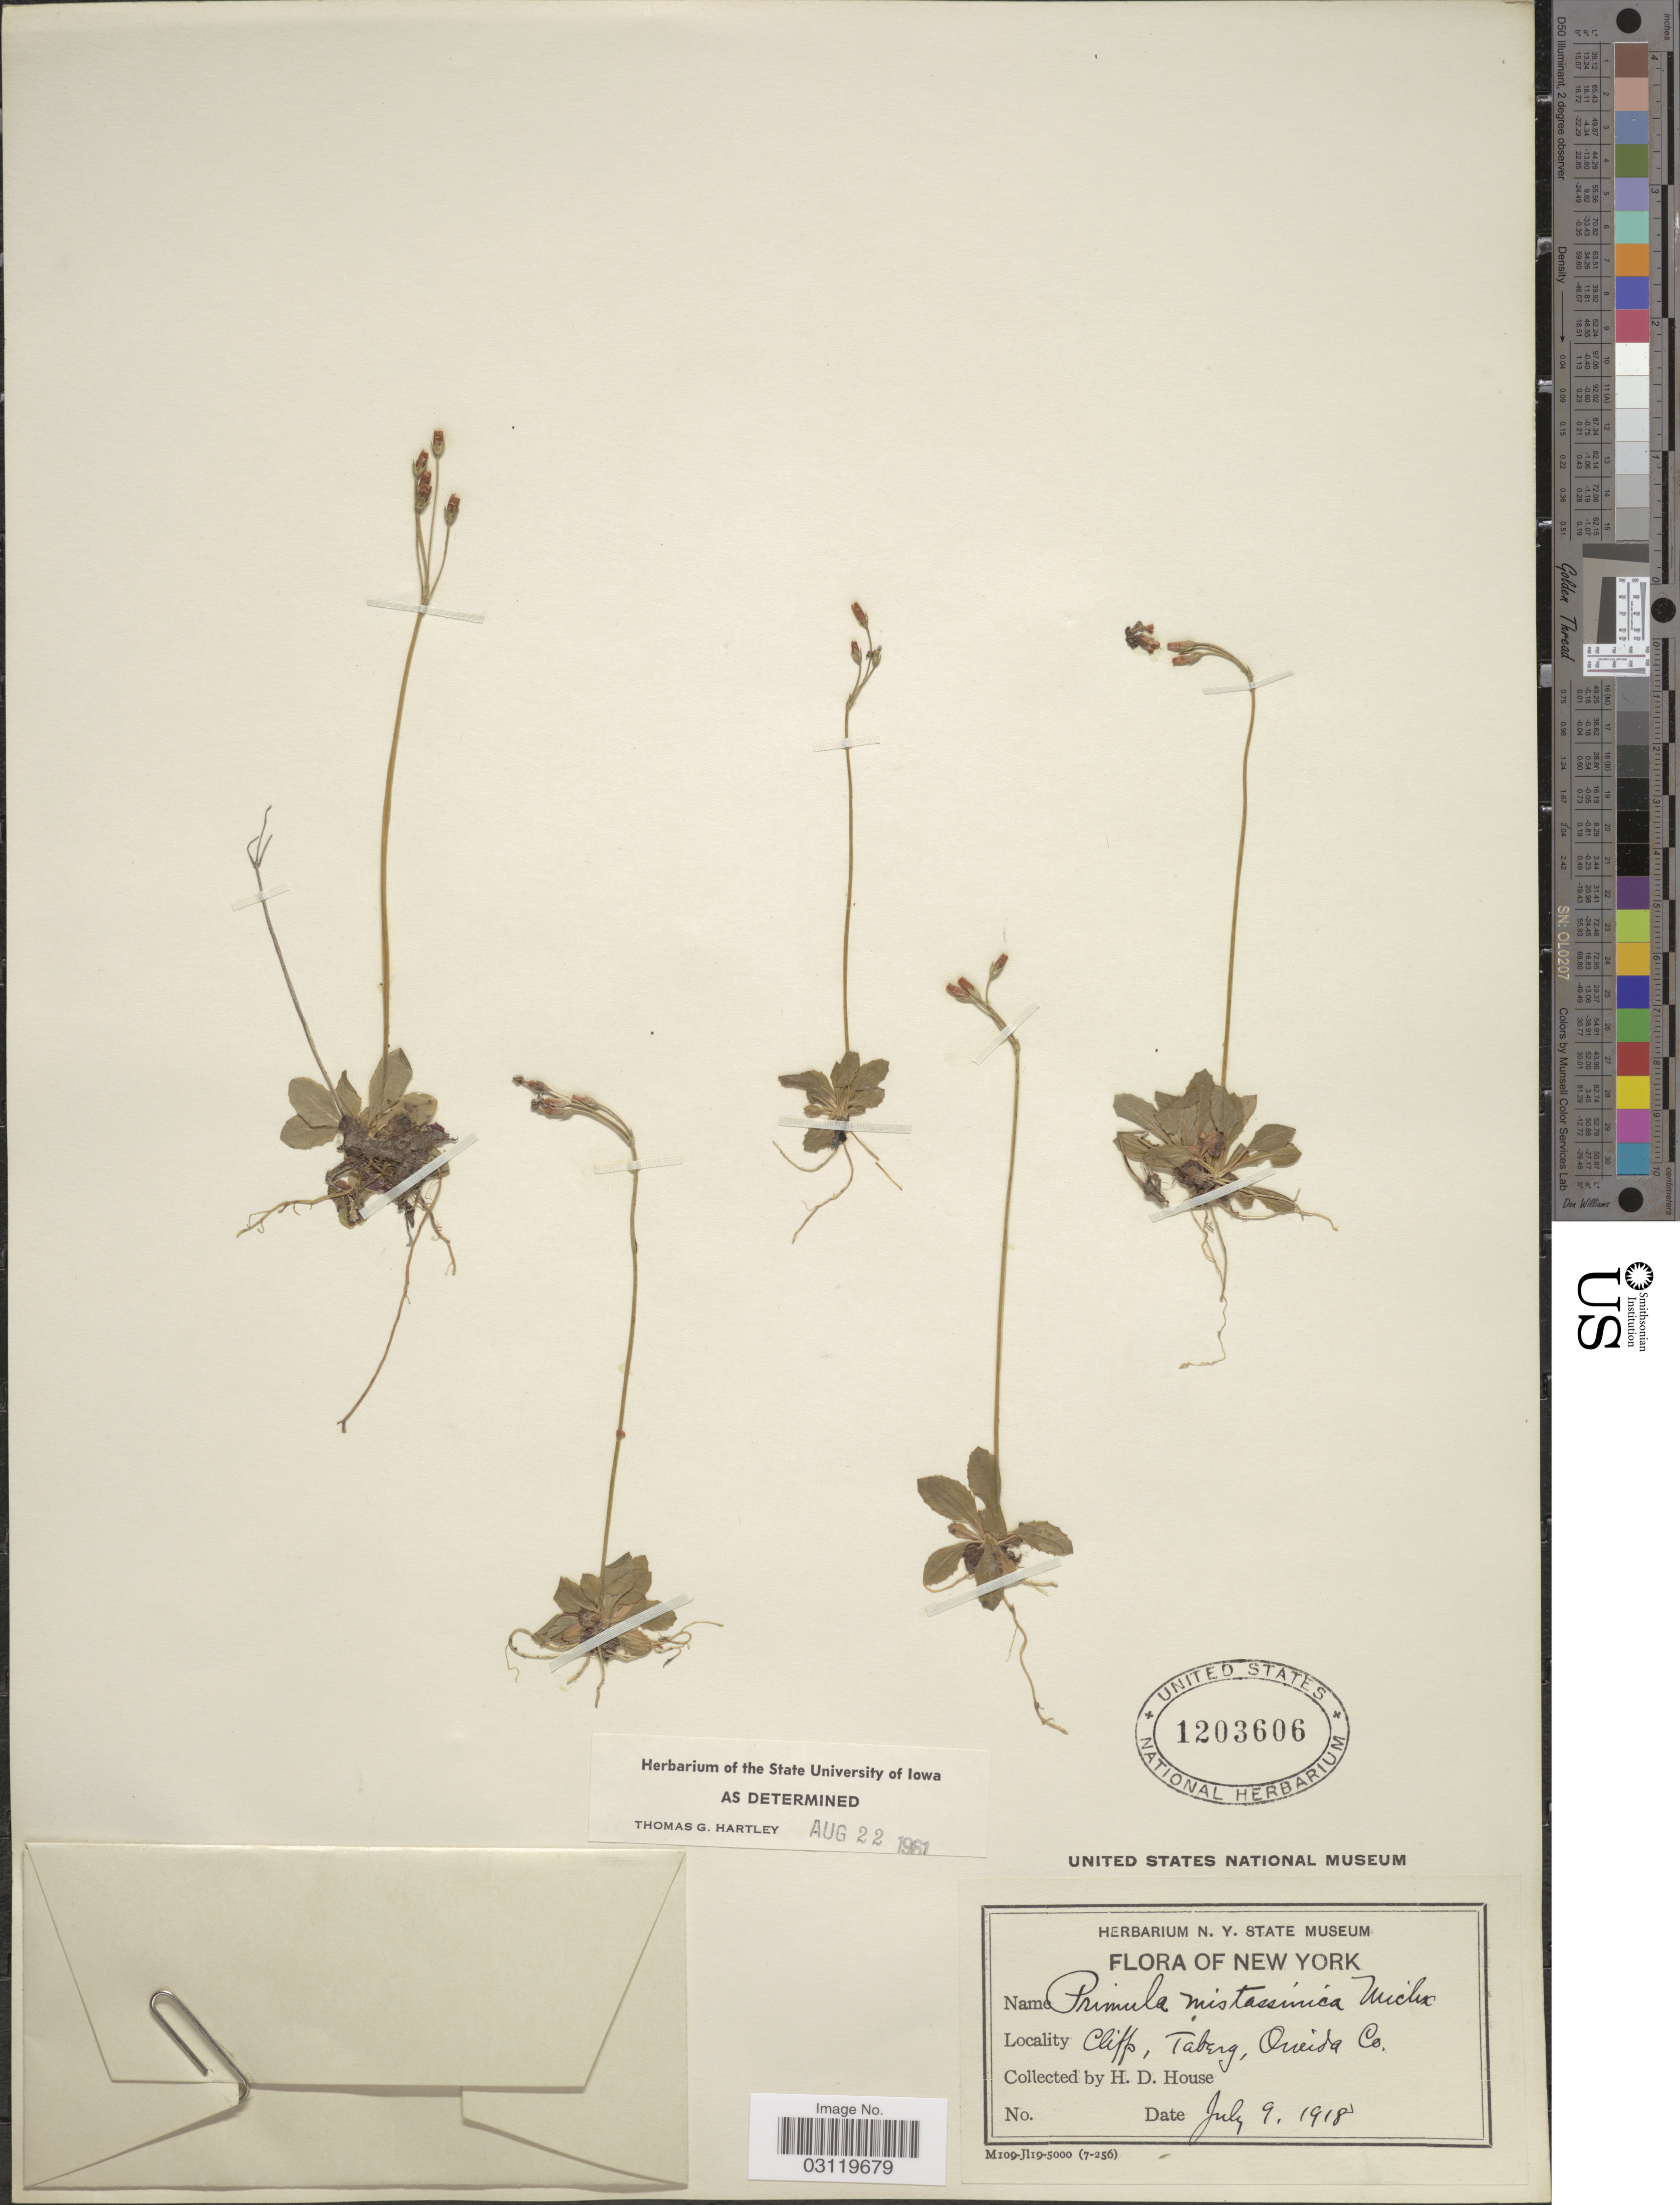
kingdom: Plantae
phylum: Tracheophyta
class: Magnoliopsida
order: Ericales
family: Primulaceae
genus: Primula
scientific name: Primula mistassinica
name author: Michx.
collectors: H. D. House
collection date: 1918-07-09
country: United States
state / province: New York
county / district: Oneida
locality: Cliffs, Taberg, Oneida Co.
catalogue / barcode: US 1203606